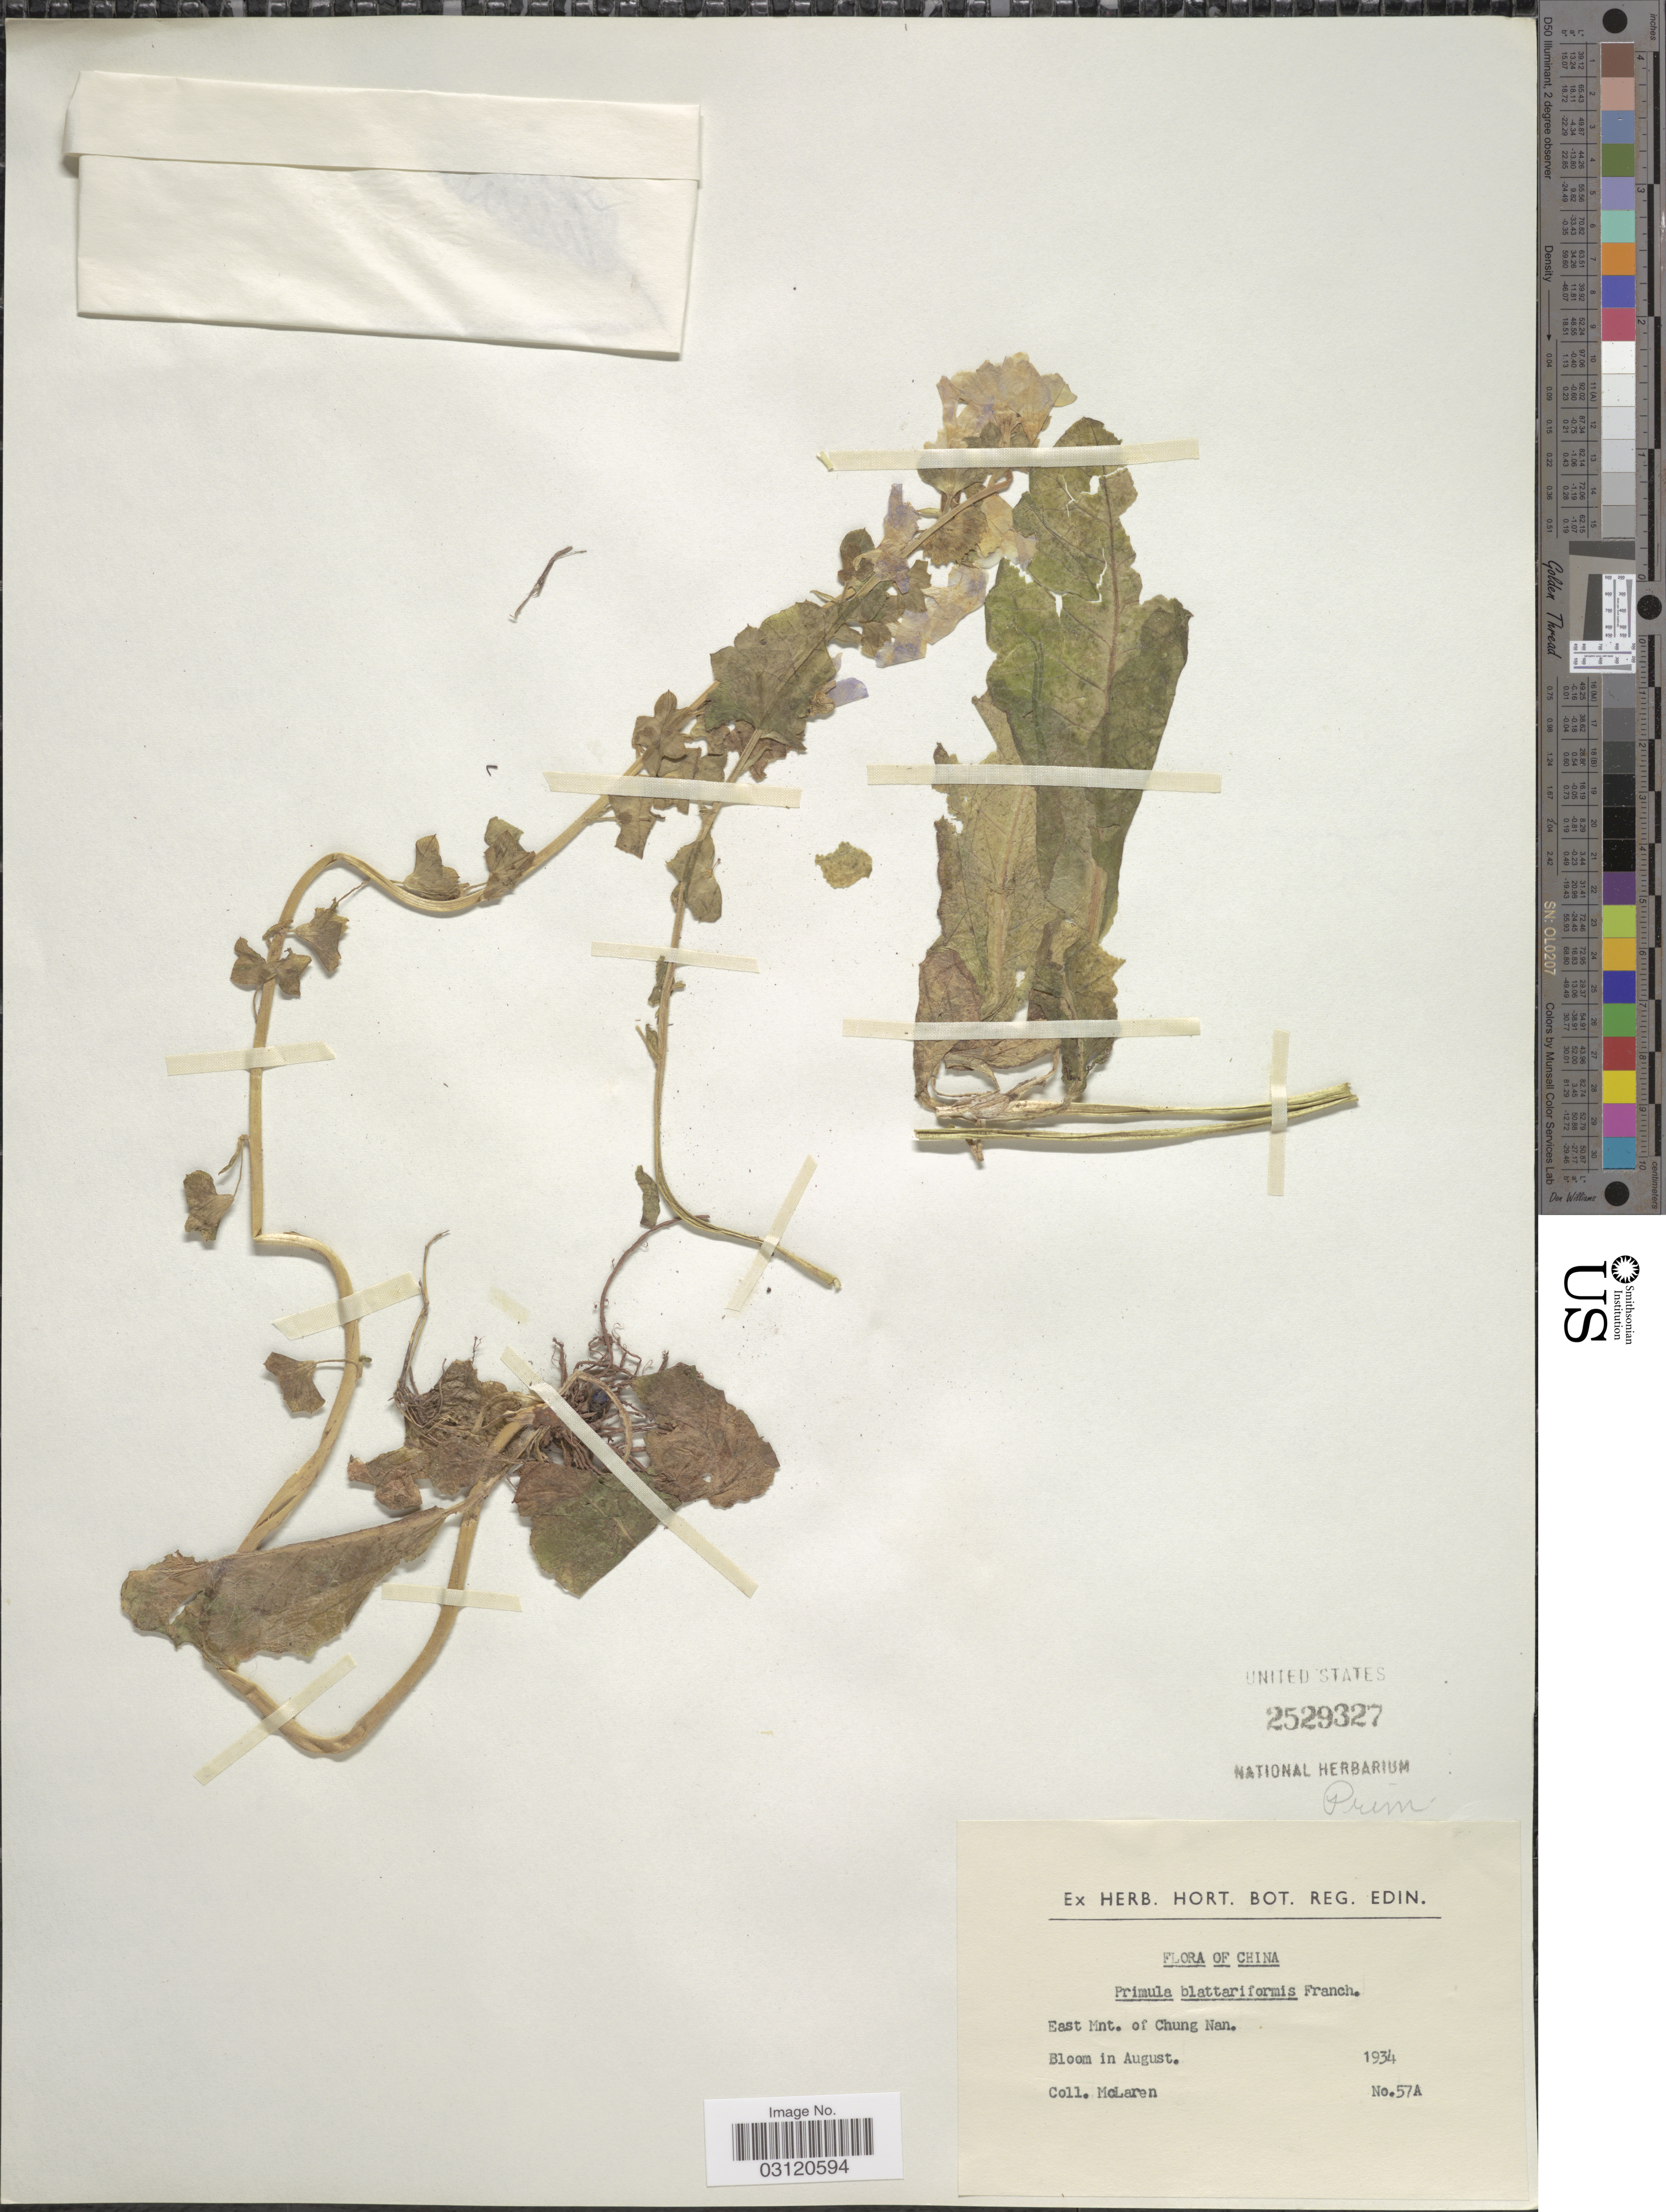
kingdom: Plantae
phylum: Tracheophyta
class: Magnoliopsida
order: Ericales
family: Primulaceae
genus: Primula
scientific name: Primula blattariformis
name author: Franch.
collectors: McLaren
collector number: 57A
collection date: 1934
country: China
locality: East Mnt. of Chung Nan.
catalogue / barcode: US 2529327